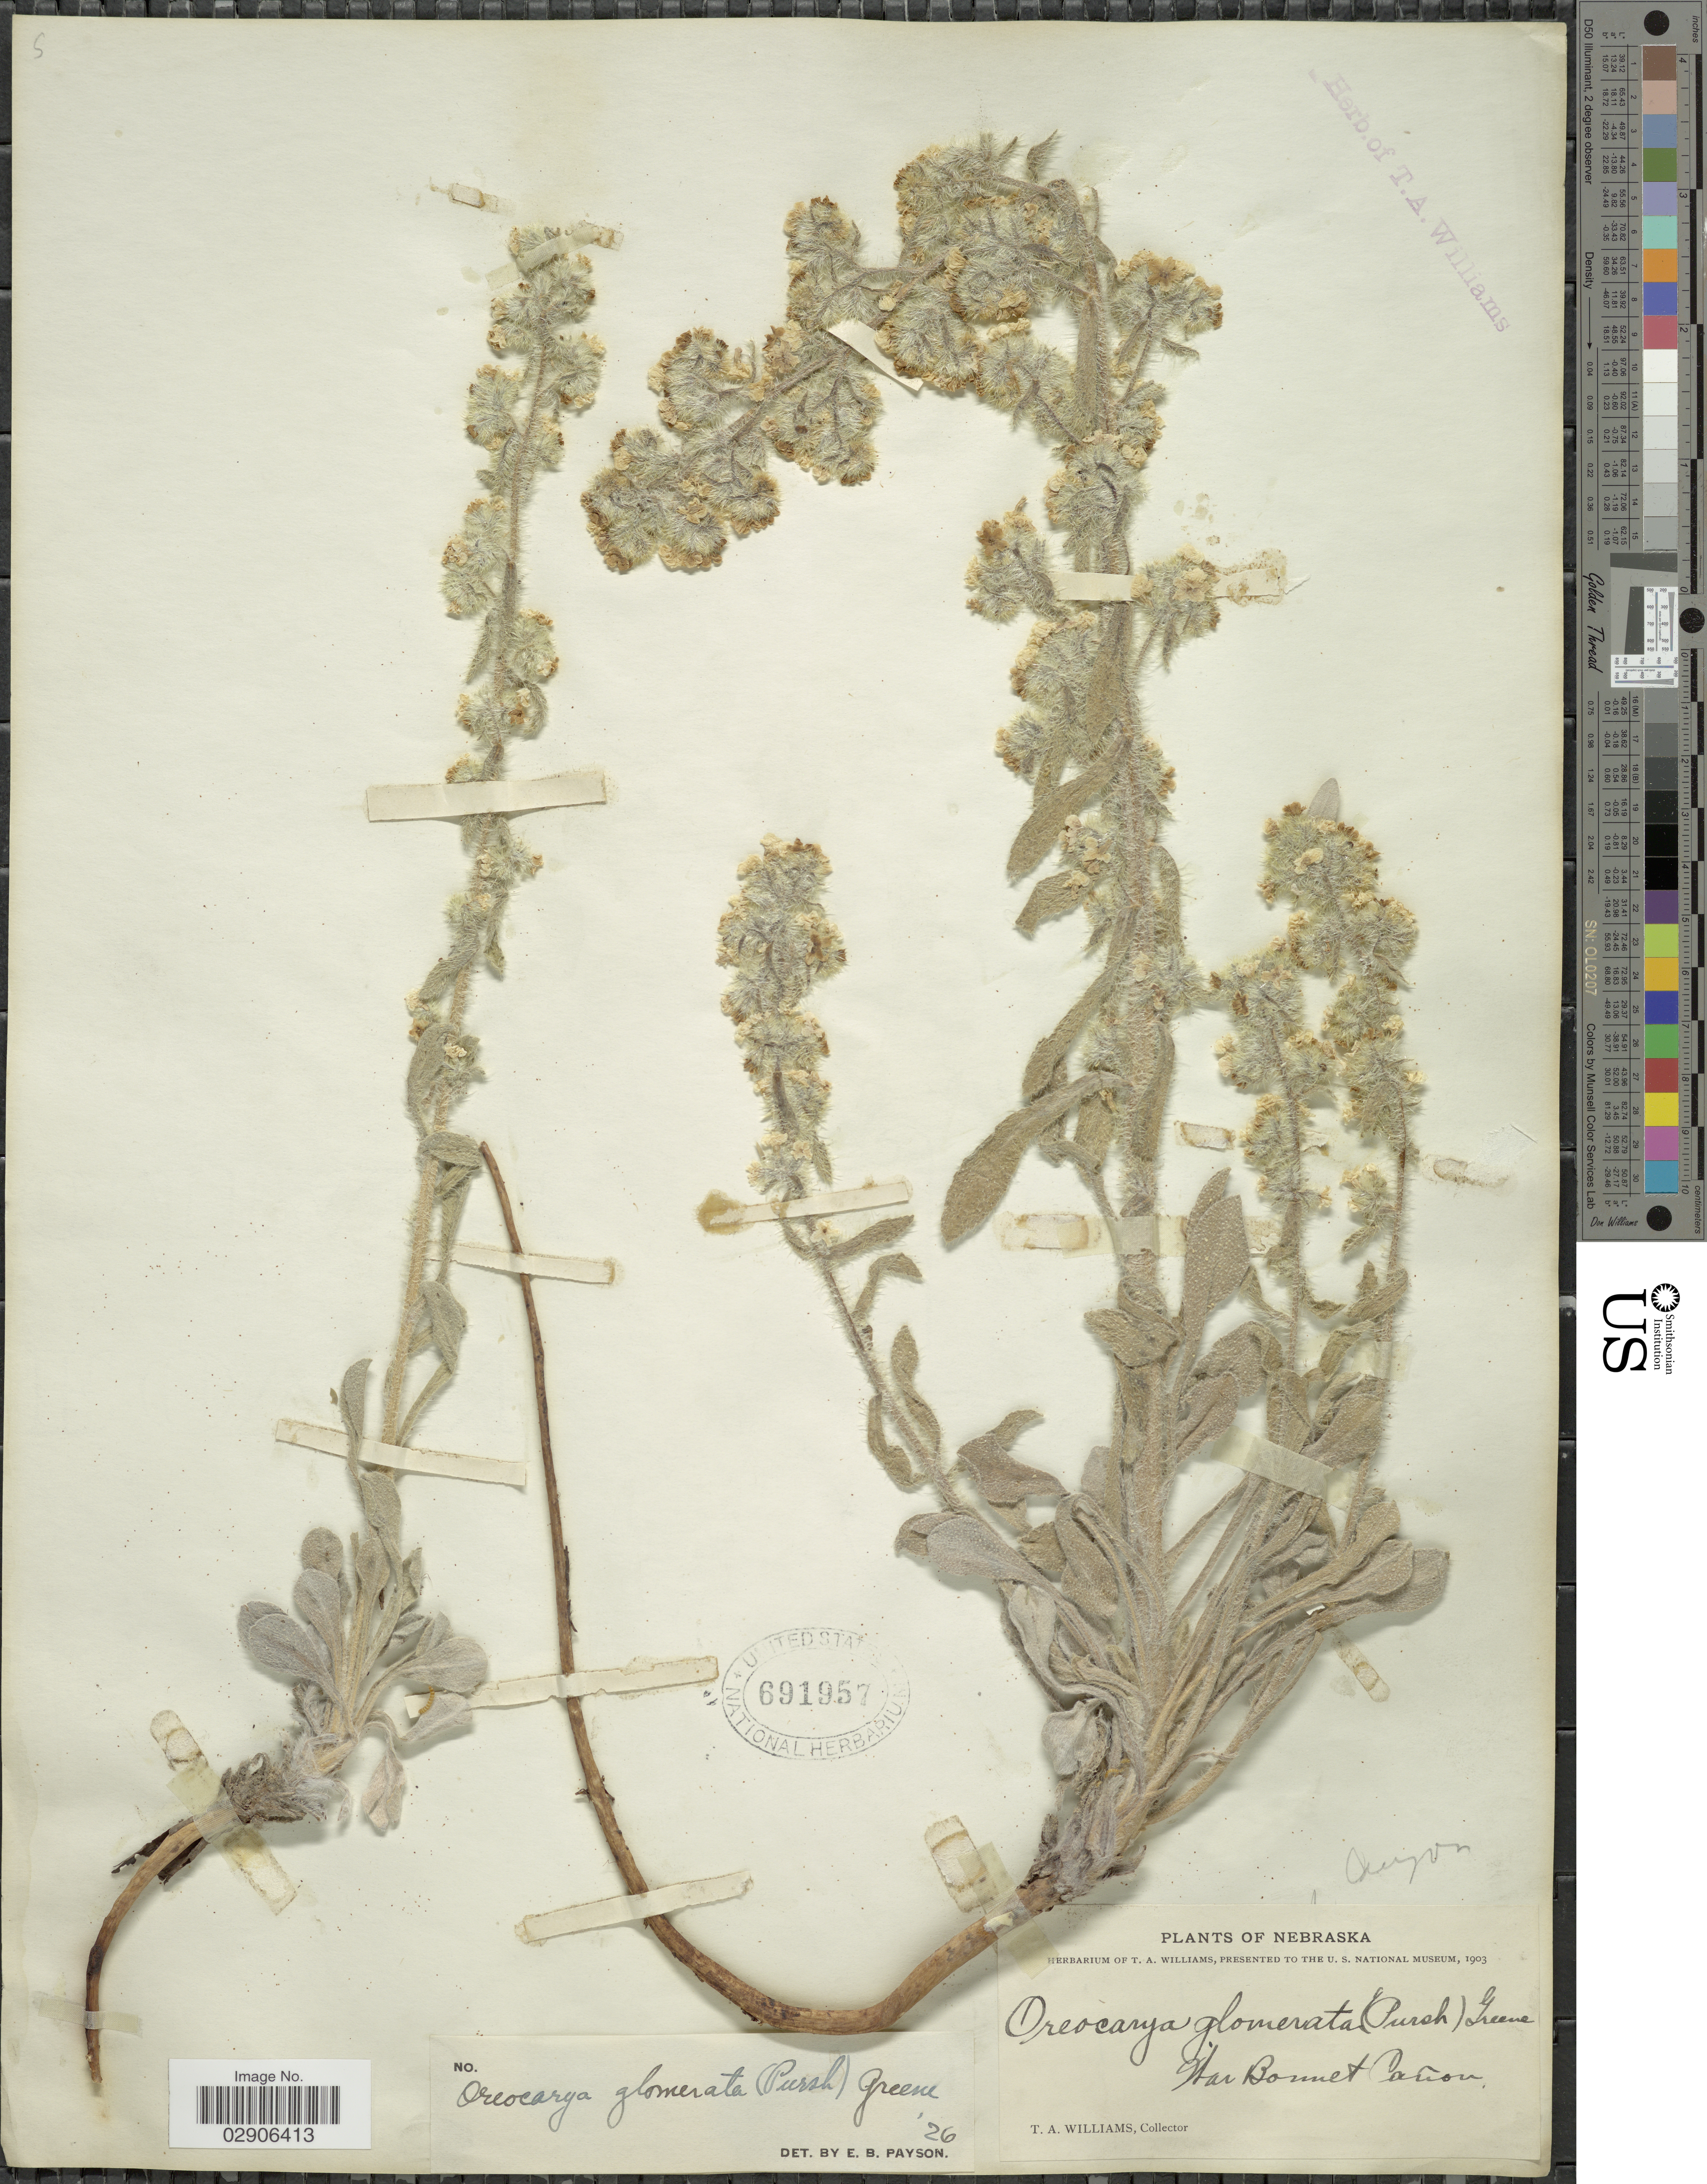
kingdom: Plantae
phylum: Tracheophyta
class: Magnoliopsida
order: Boraginales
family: Boraginaceae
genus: Oreocarya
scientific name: Oreocarya glomerata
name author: (Pursh) Greene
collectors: T. Williams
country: United States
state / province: Nebraska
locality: War Bonnet Cañon.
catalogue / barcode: US 691957